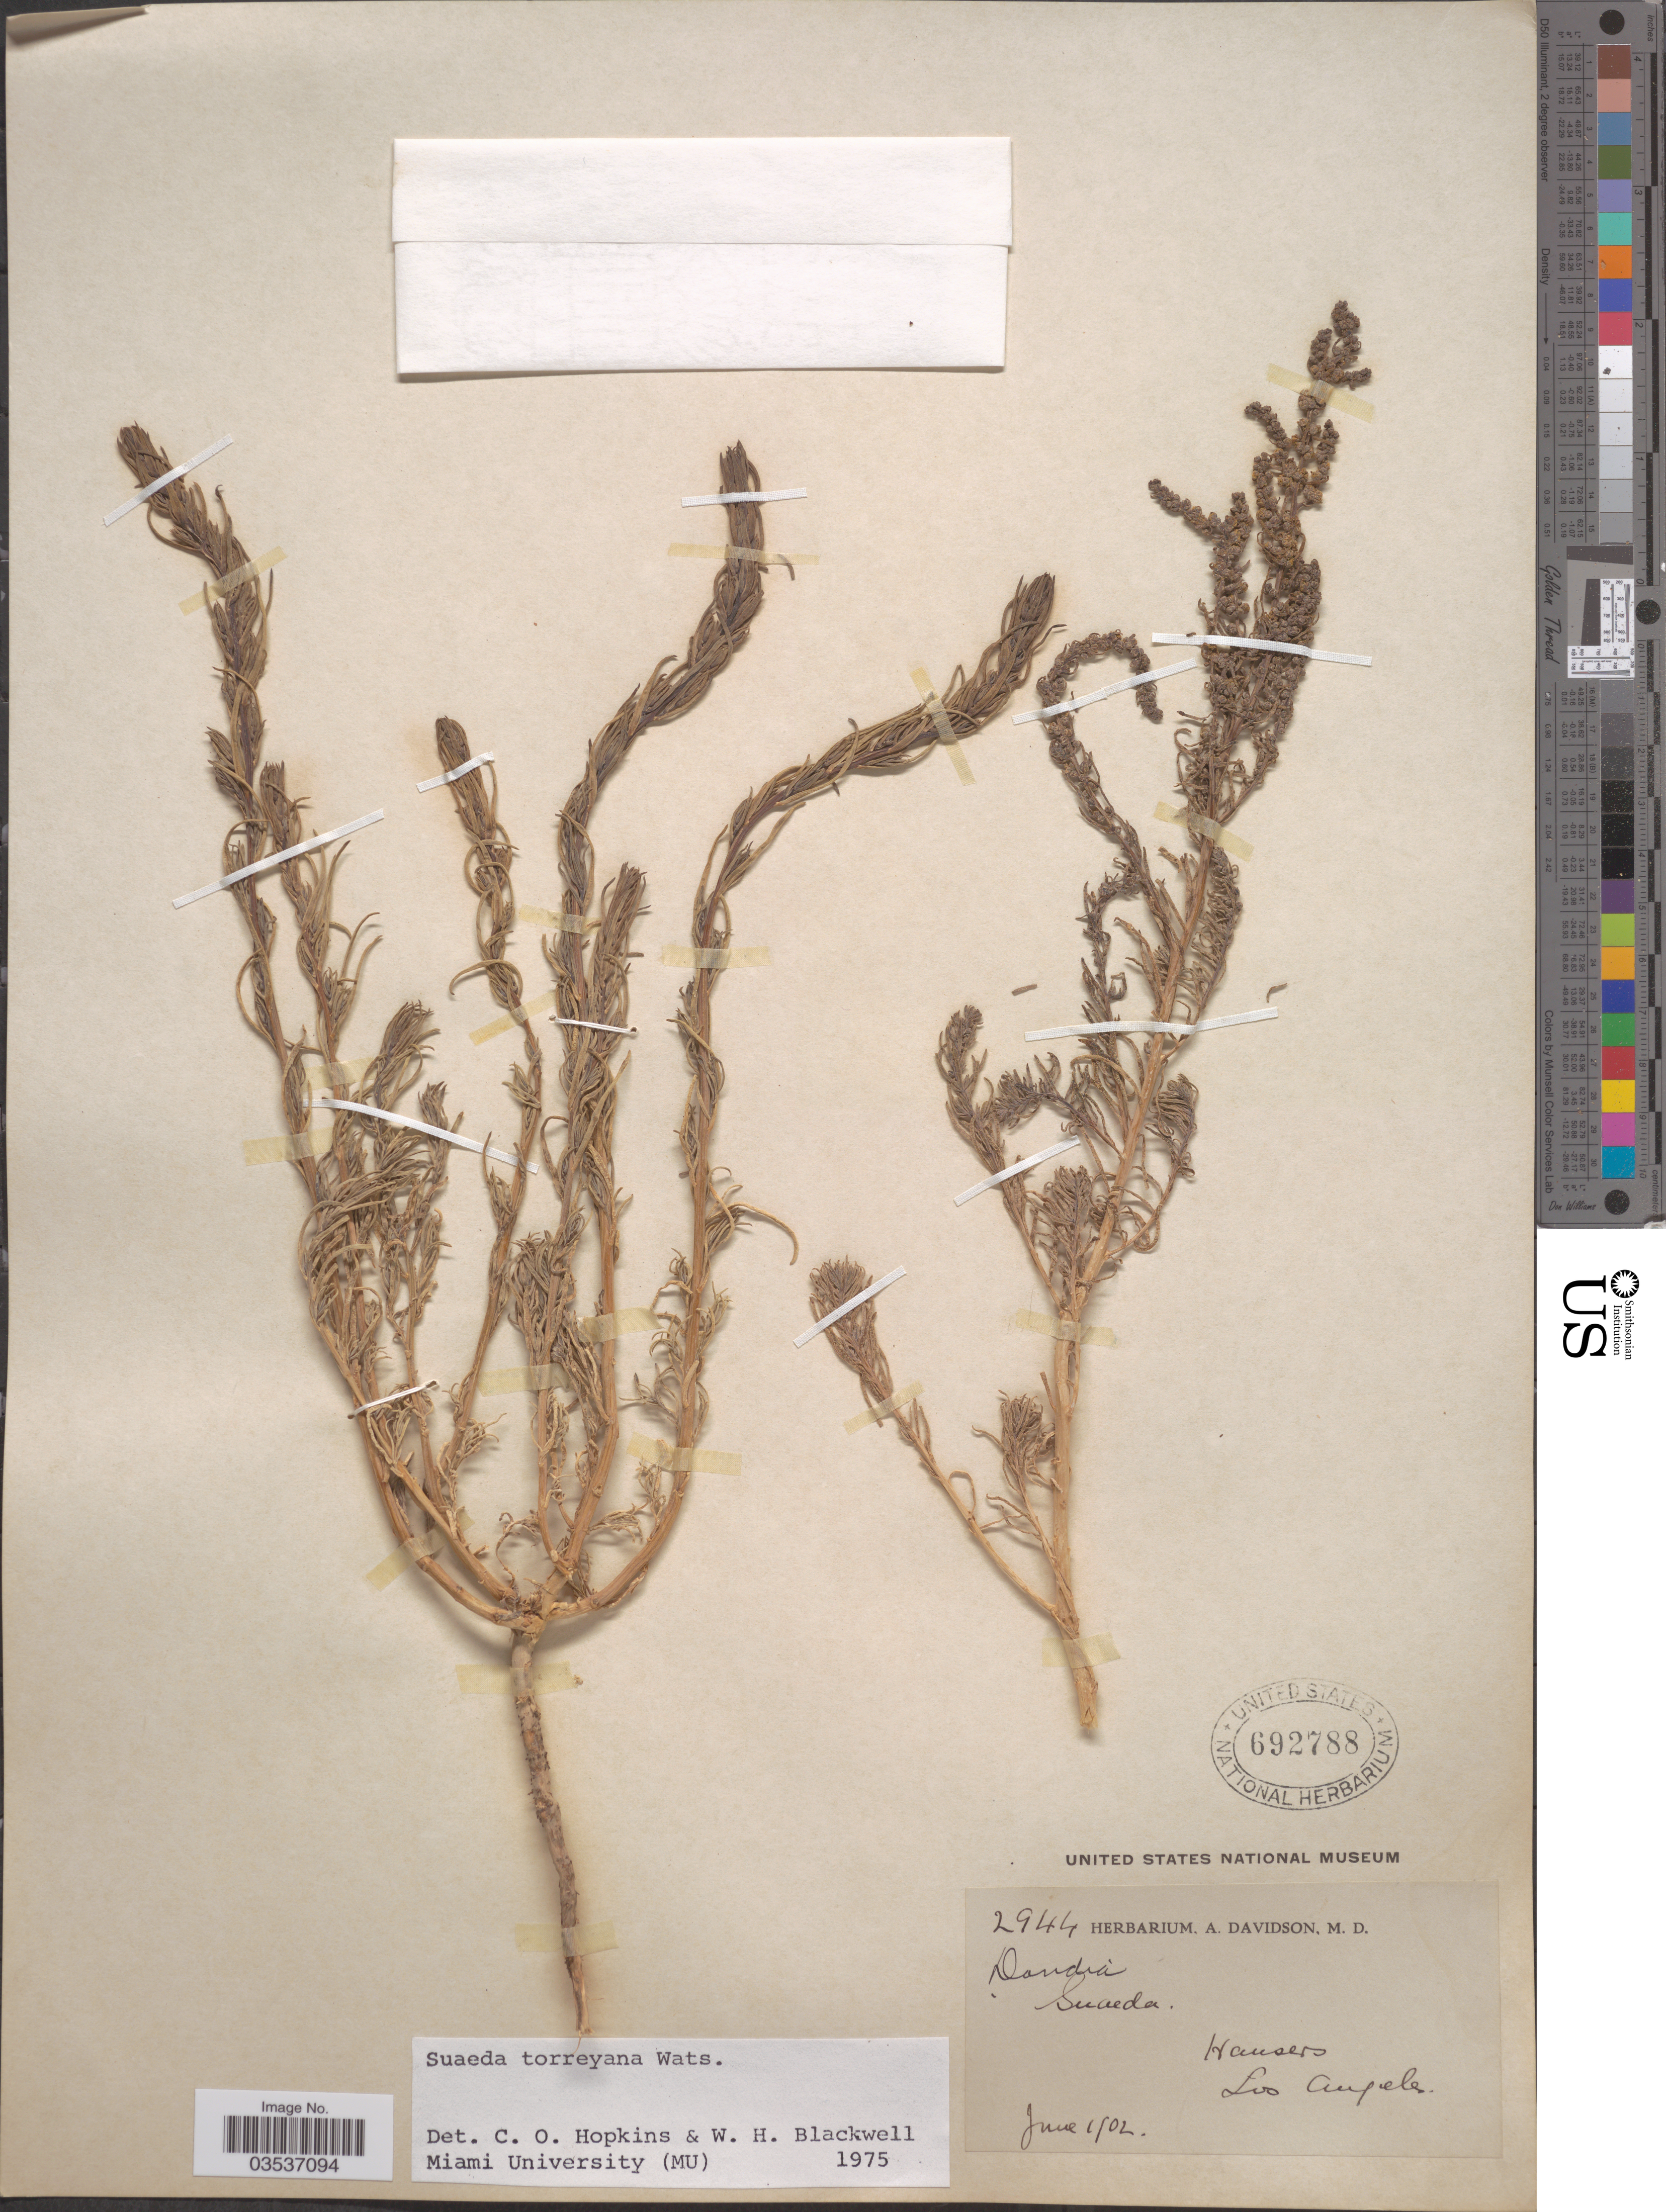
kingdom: Plantae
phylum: Tracheophyta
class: Magnoliopsida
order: Caryophyllales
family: Amaranthaceae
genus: Suaeda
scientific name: Suaeda torreyana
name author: S. Watson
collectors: ex herb. A. Davidson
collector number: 2944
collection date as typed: Transcribed d/m/y: 1/6/2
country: United States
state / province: California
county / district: Los Angeles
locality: Hausers Los Angeles.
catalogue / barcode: US 692788